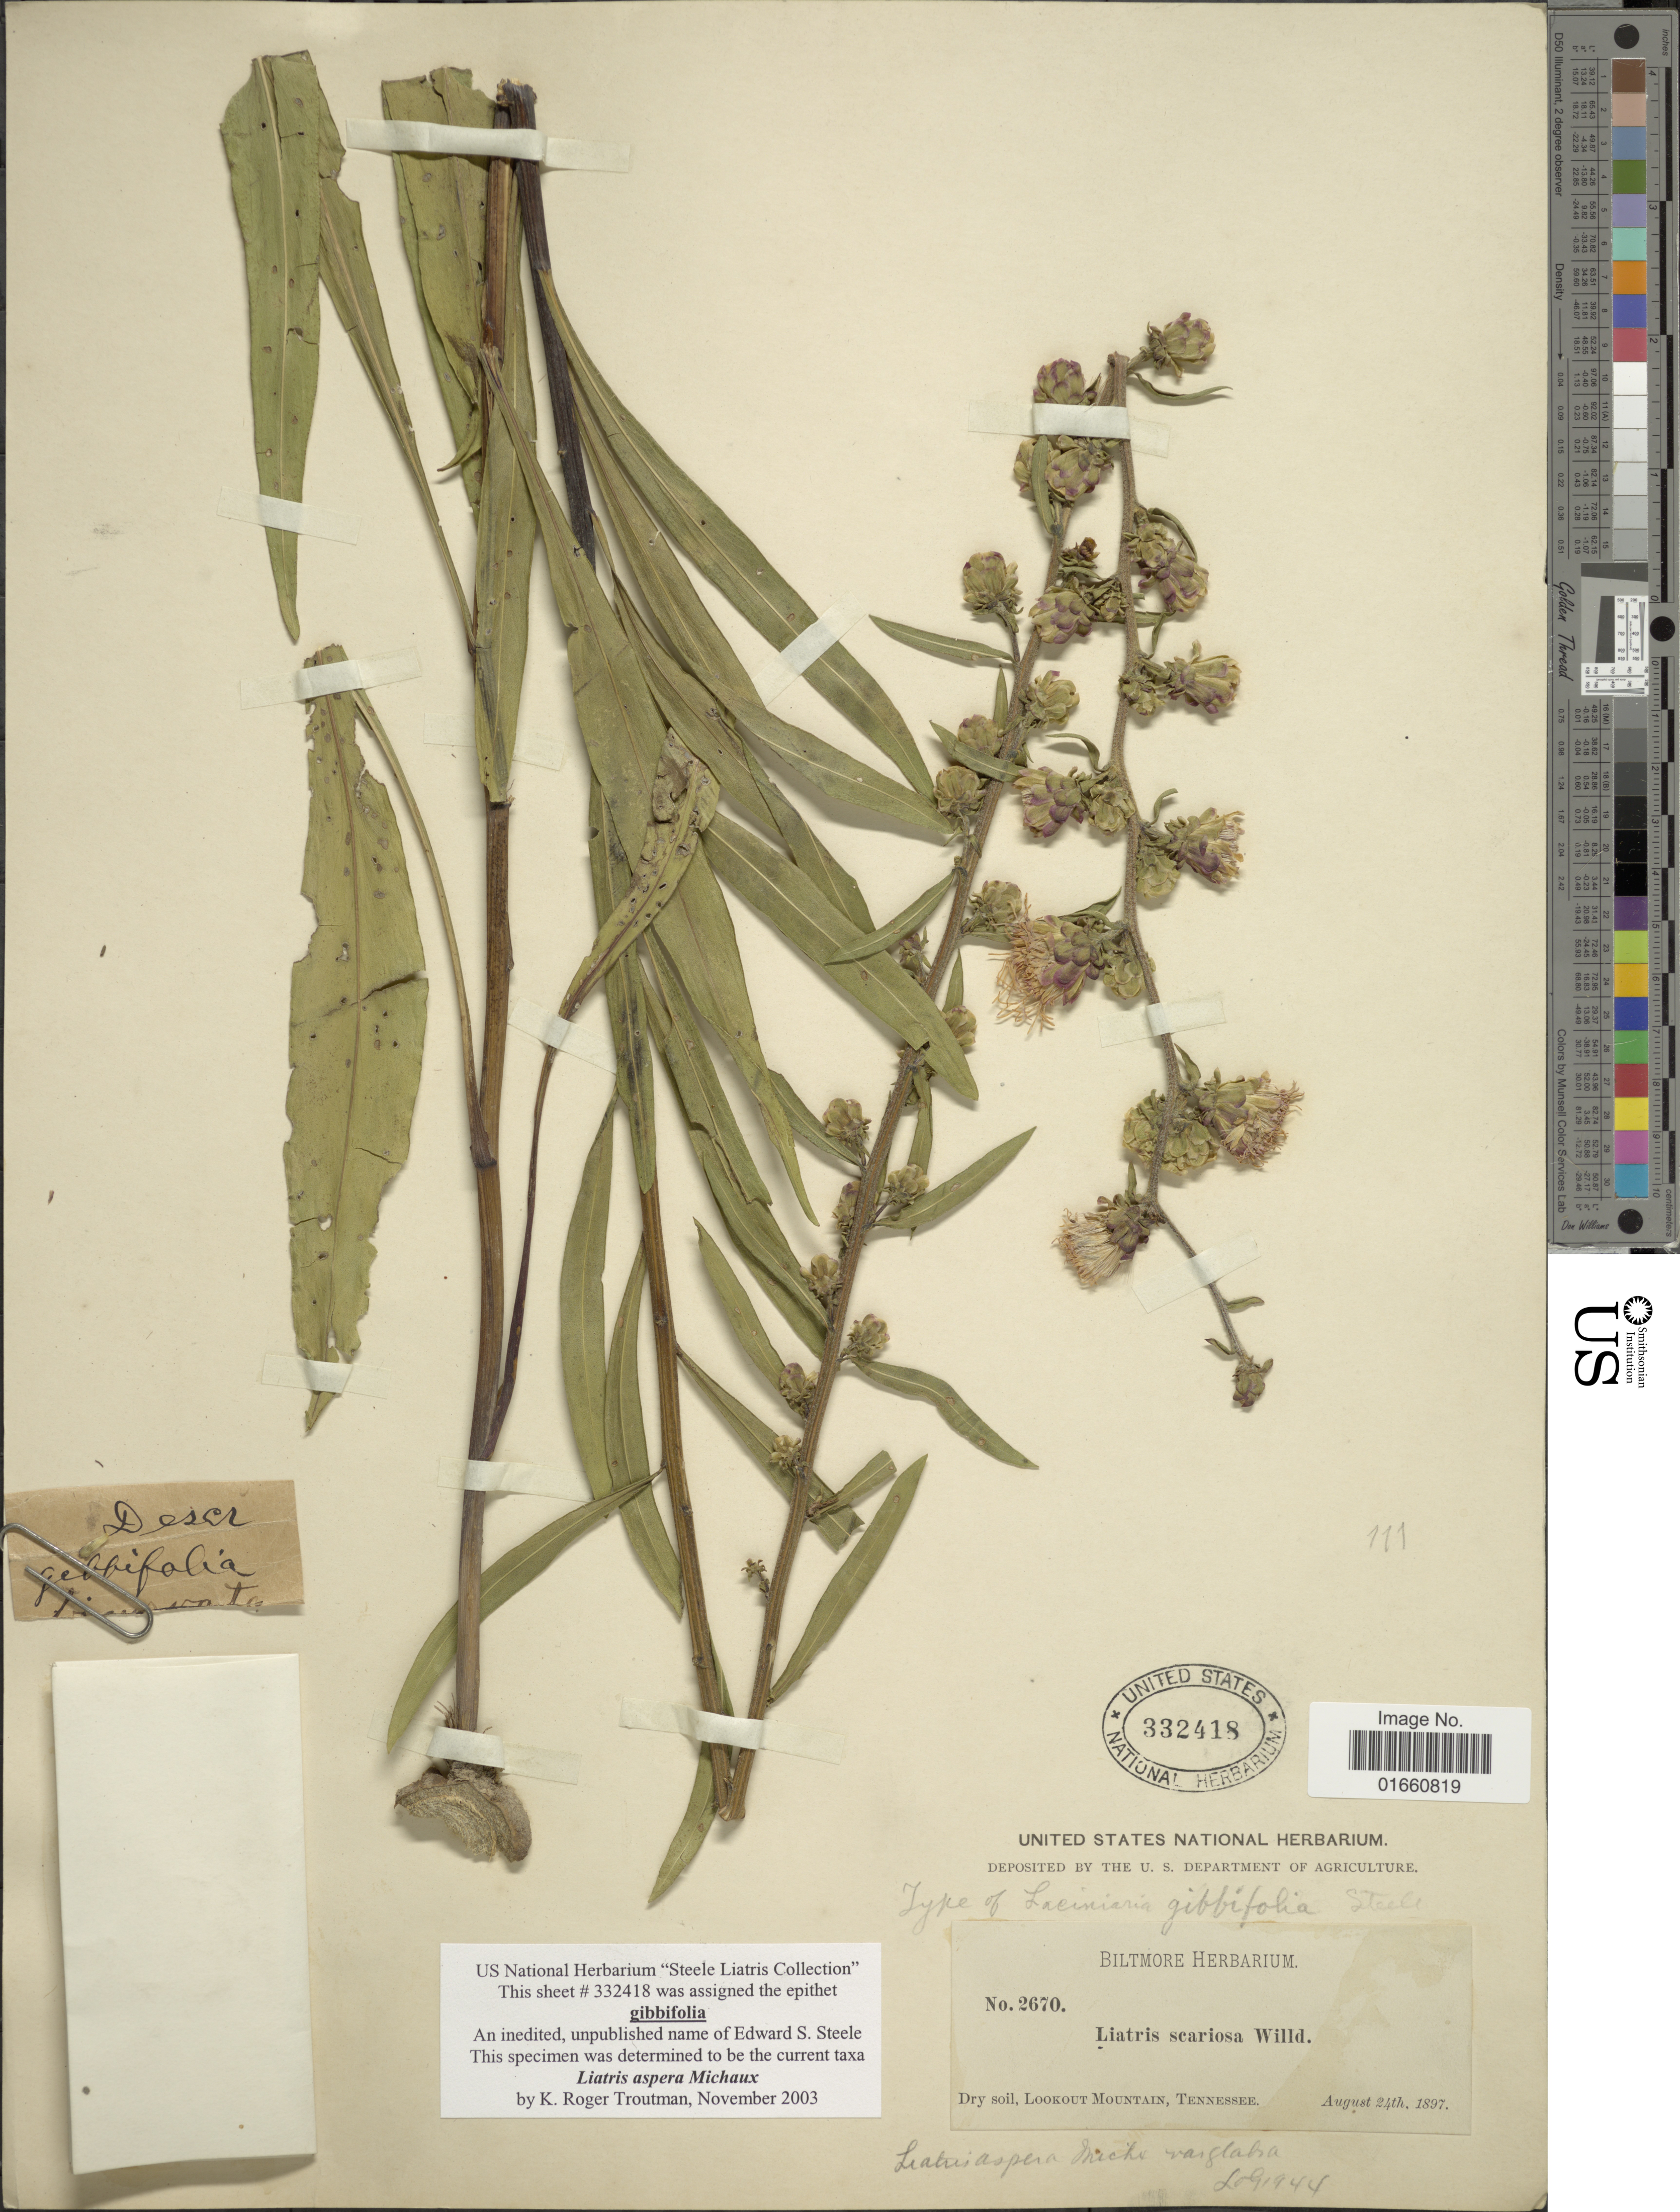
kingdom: Plantae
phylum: Tracheophyta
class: Magnoliopsida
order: Asterales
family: Asteraceae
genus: Liatris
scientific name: Liatris aspera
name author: Michx.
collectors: ex herb. Biltmore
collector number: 2670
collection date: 1897-08-24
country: United States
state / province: Tennessee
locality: Dry soil, Lookout Mountain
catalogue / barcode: US 332418